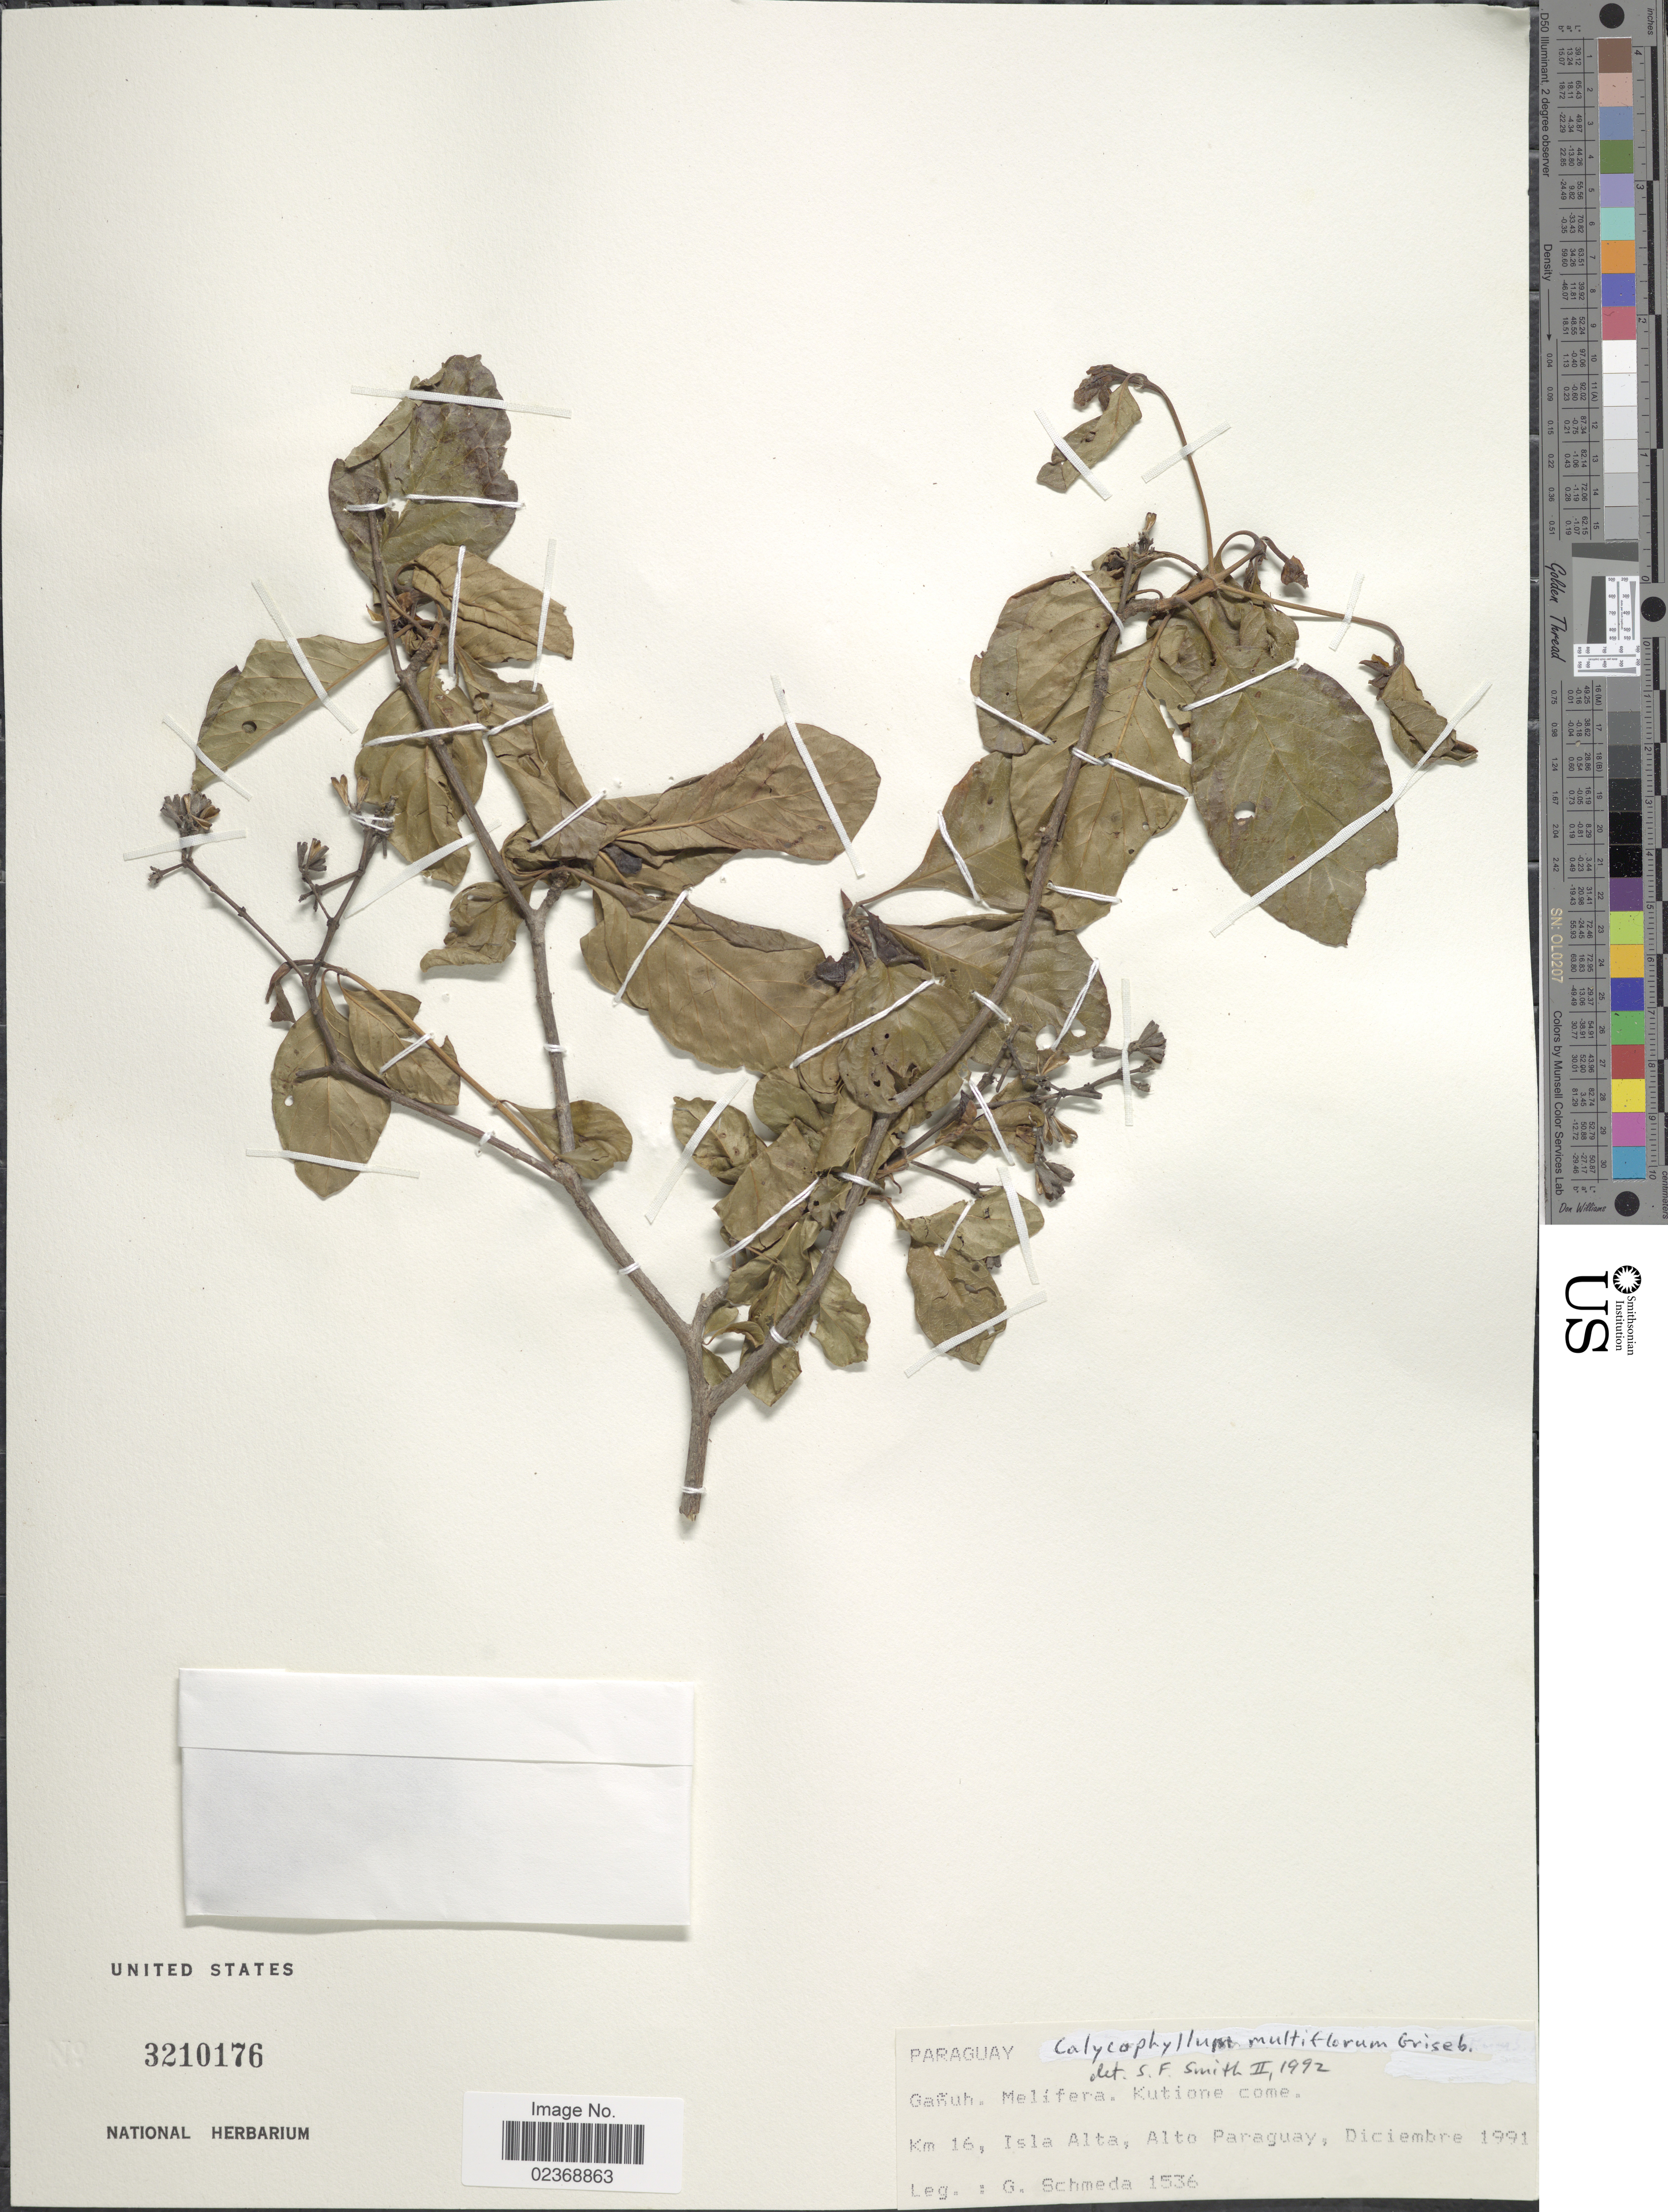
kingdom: Plantae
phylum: Tracheophyta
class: Magnoliopsida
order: Gentianales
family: Rubiaceae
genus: Calycophyllum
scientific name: Calycophyllum multiflorum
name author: Griseb.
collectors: G. Schmeda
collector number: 1536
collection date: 1991-12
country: Paraguay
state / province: Alto Paraguay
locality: Ganuh Melifera. Kutione come. Km 16, Isla Alta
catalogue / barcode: US 3210176